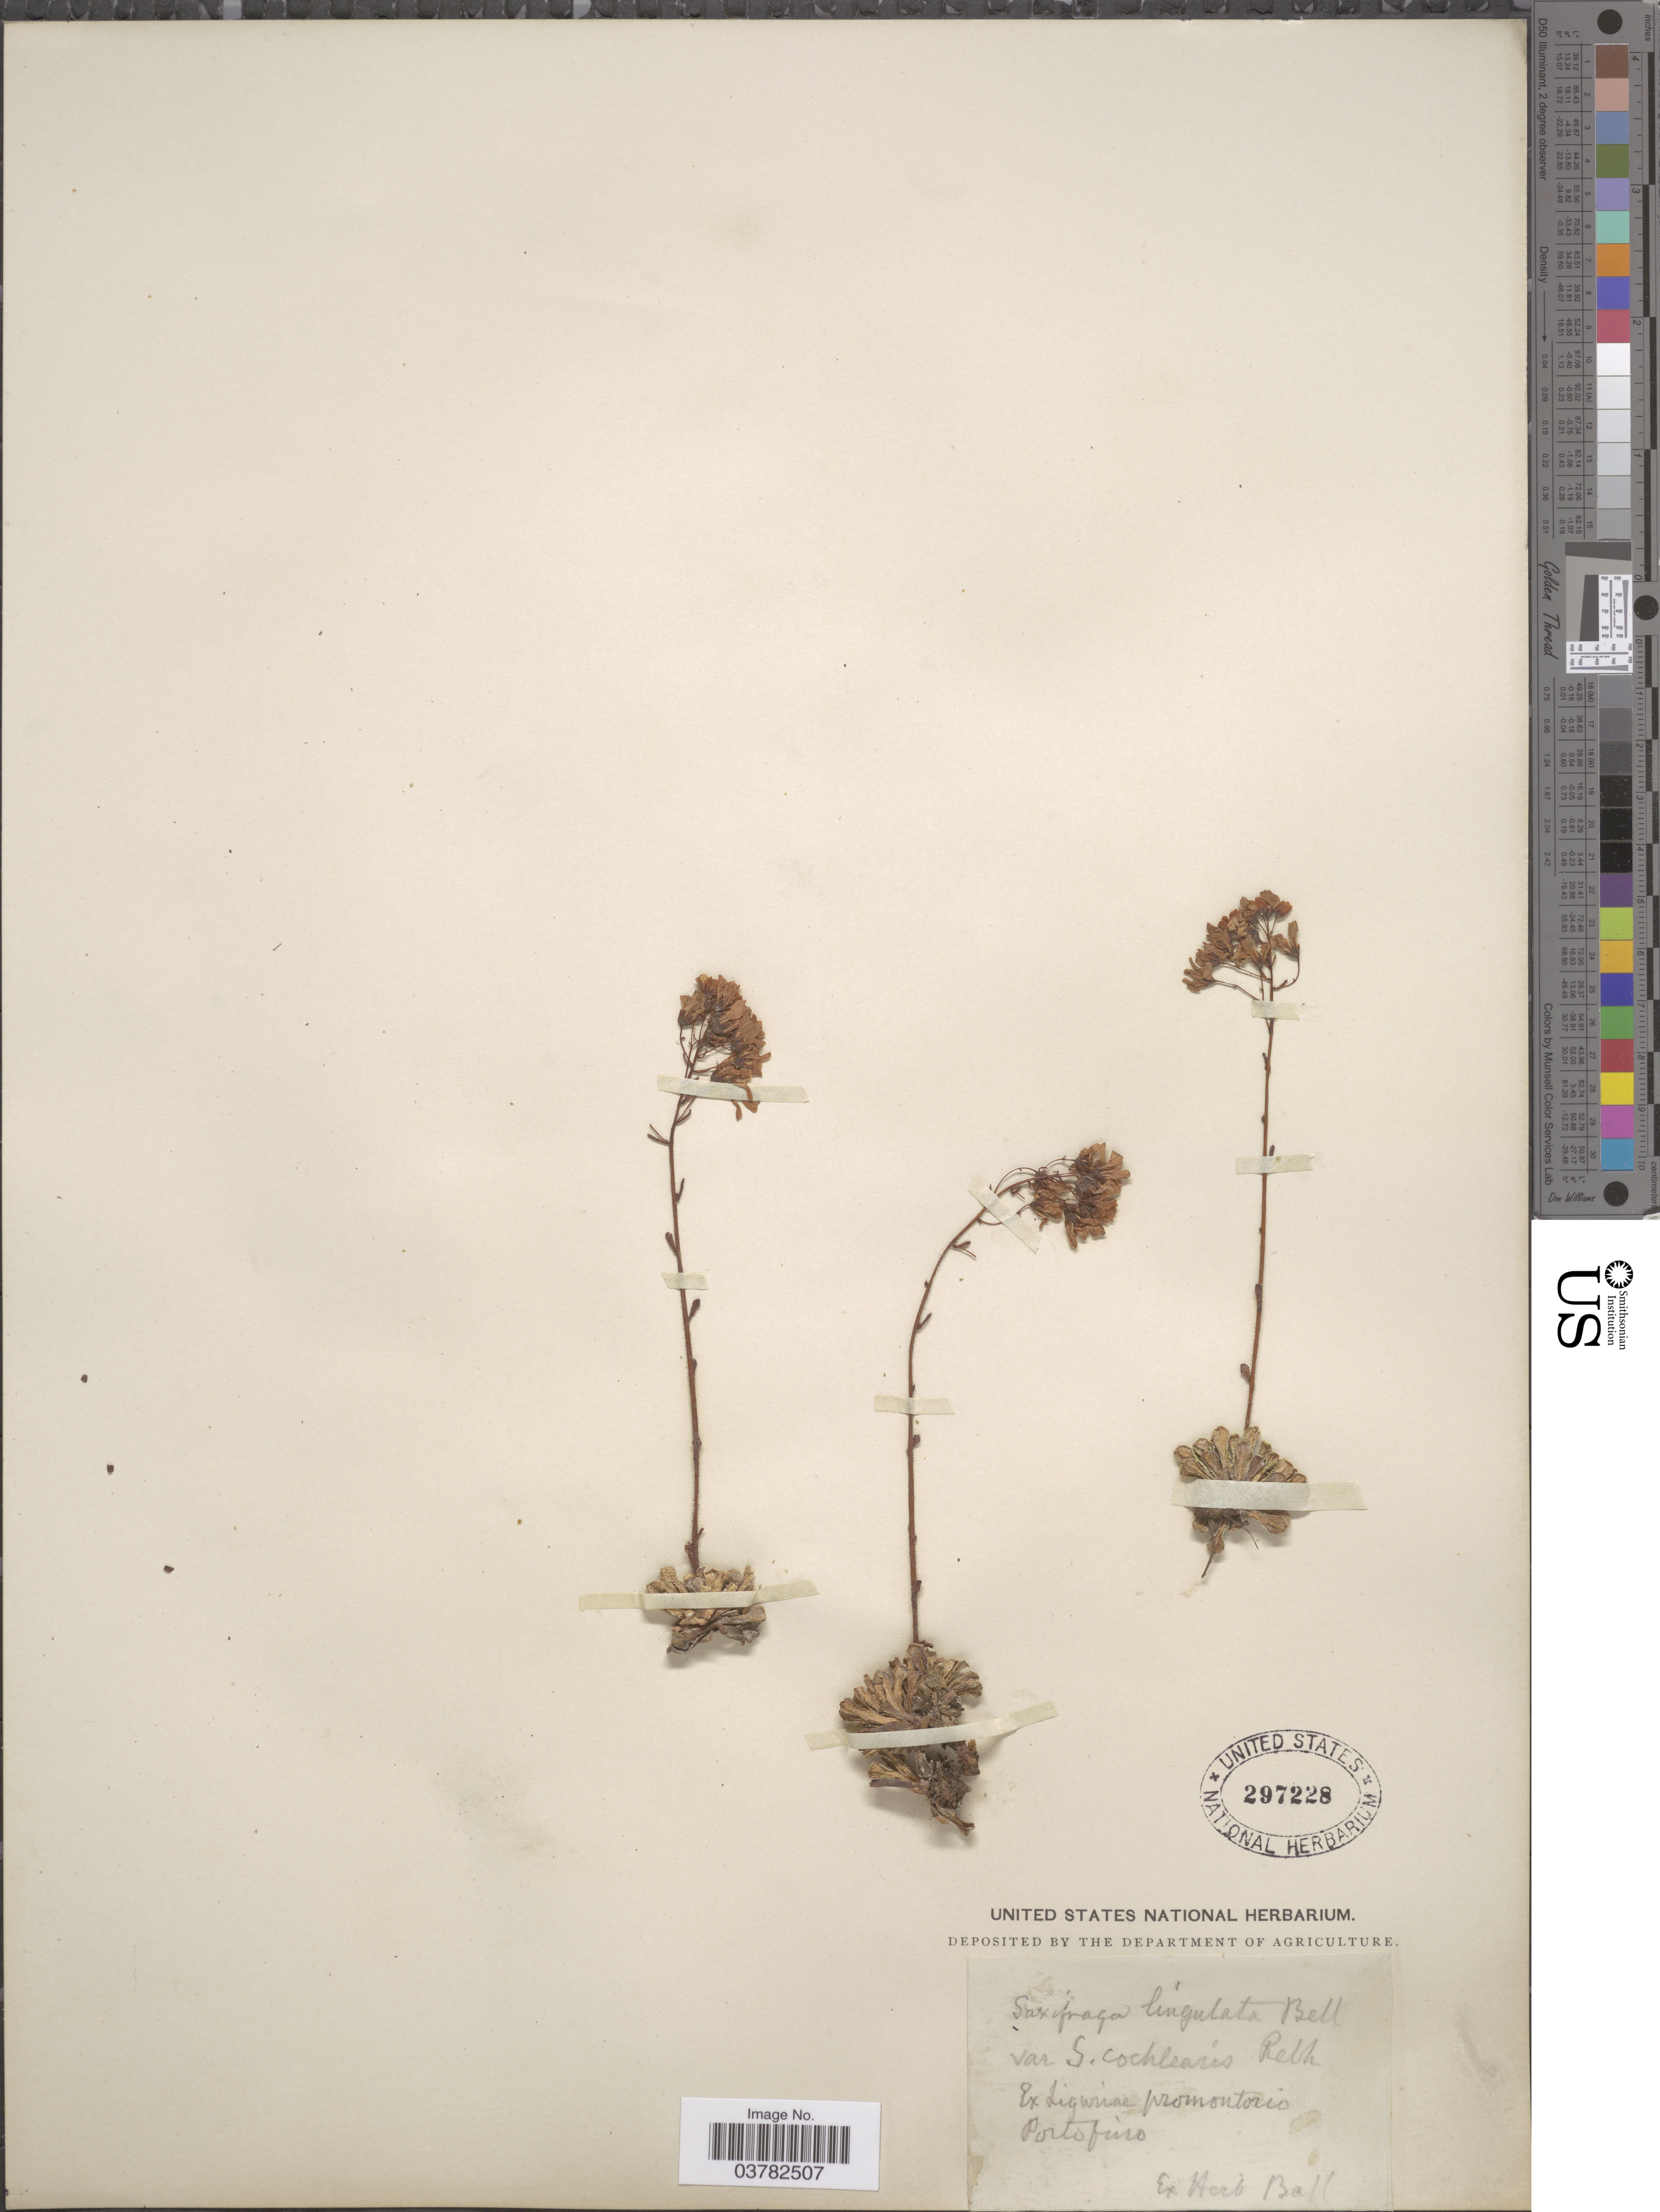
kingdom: Plantae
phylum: Tracheophyta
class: Magnoliopsida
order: Saxifragales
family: Saxifragaceae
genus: Saxifraga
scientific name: Saxifraga lingulata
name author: Bellardi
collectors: ex herb. Ball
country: Italy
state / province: Liguria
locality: Ex Liguriae promontorio Portofino.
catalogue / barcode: US 297228